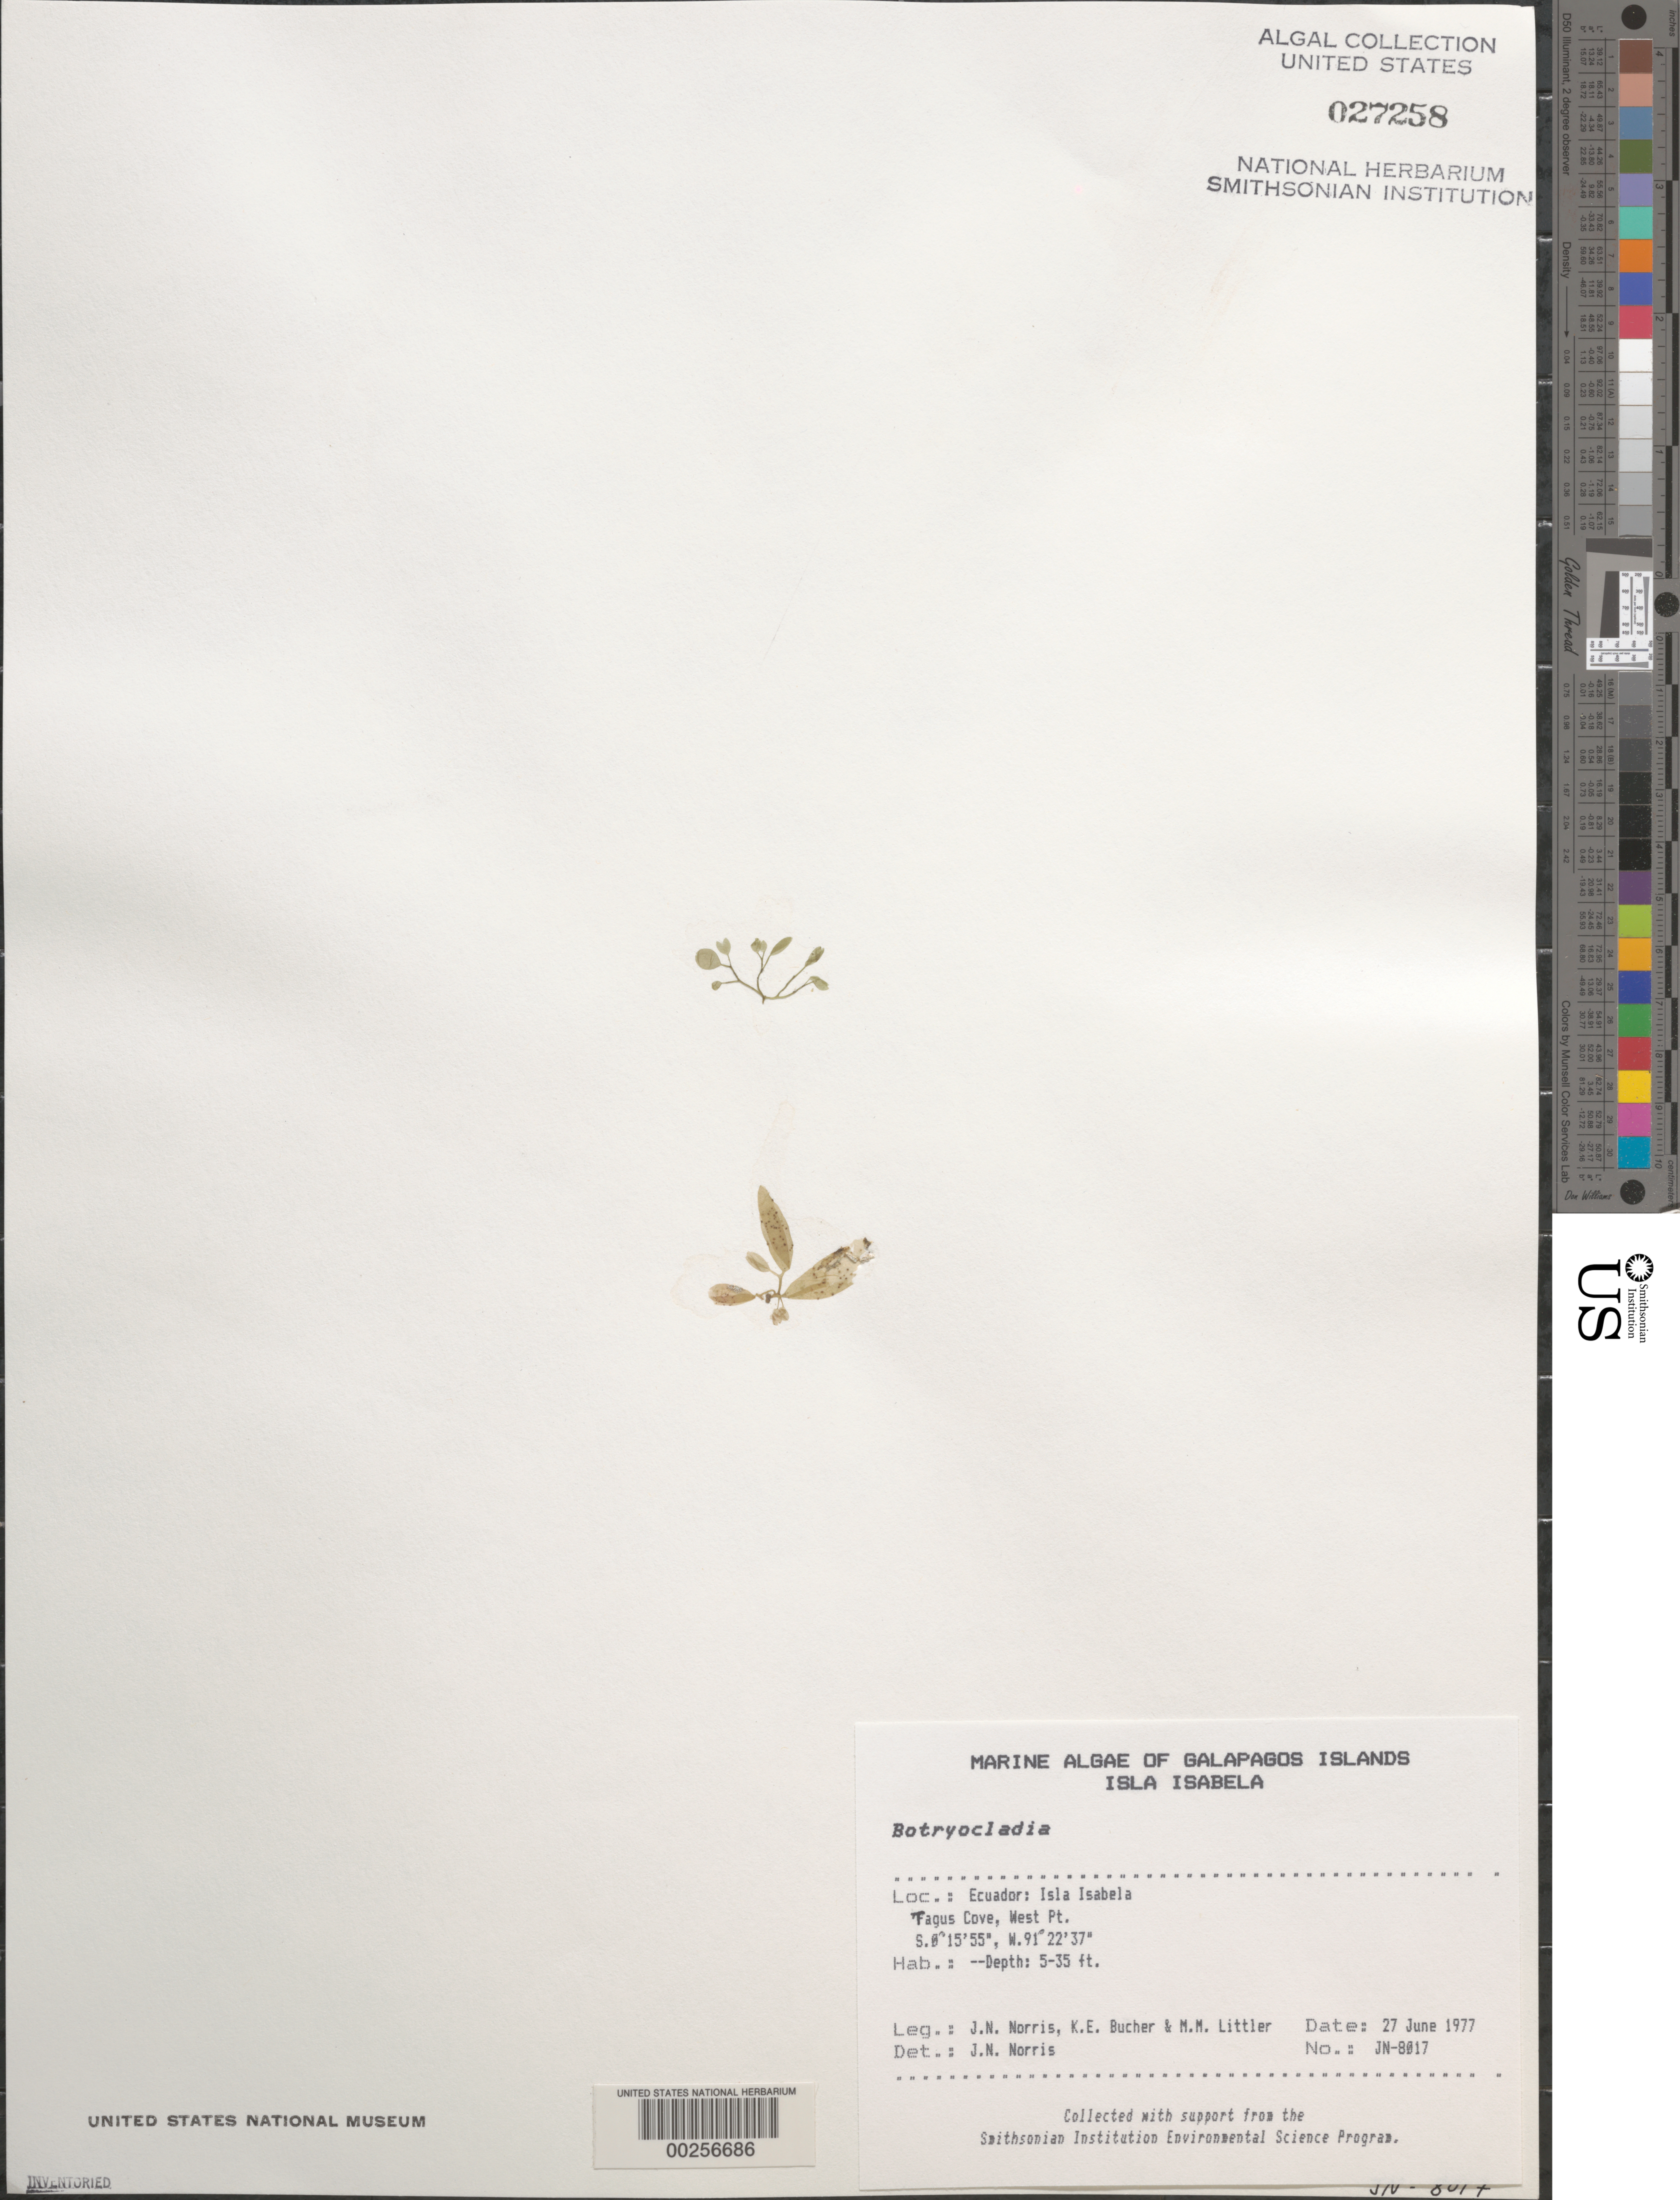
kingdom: Plantae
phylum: Rhodophyta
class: Florideophyceae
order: Rhodymeniales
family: Rhodymeniaceae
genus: Botryocladia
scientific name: Botryocladia sp.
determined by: Norris, James N.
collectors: J. N. Norris, K. E. Bucher & M. M. Littler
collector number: JN-8017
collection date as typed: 27 Jun 1977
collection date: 1977-06-27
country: Ecuador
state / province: Colón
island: Isabela [Albemarle]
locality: Tagus Cove, West Point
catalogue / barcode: US 27258